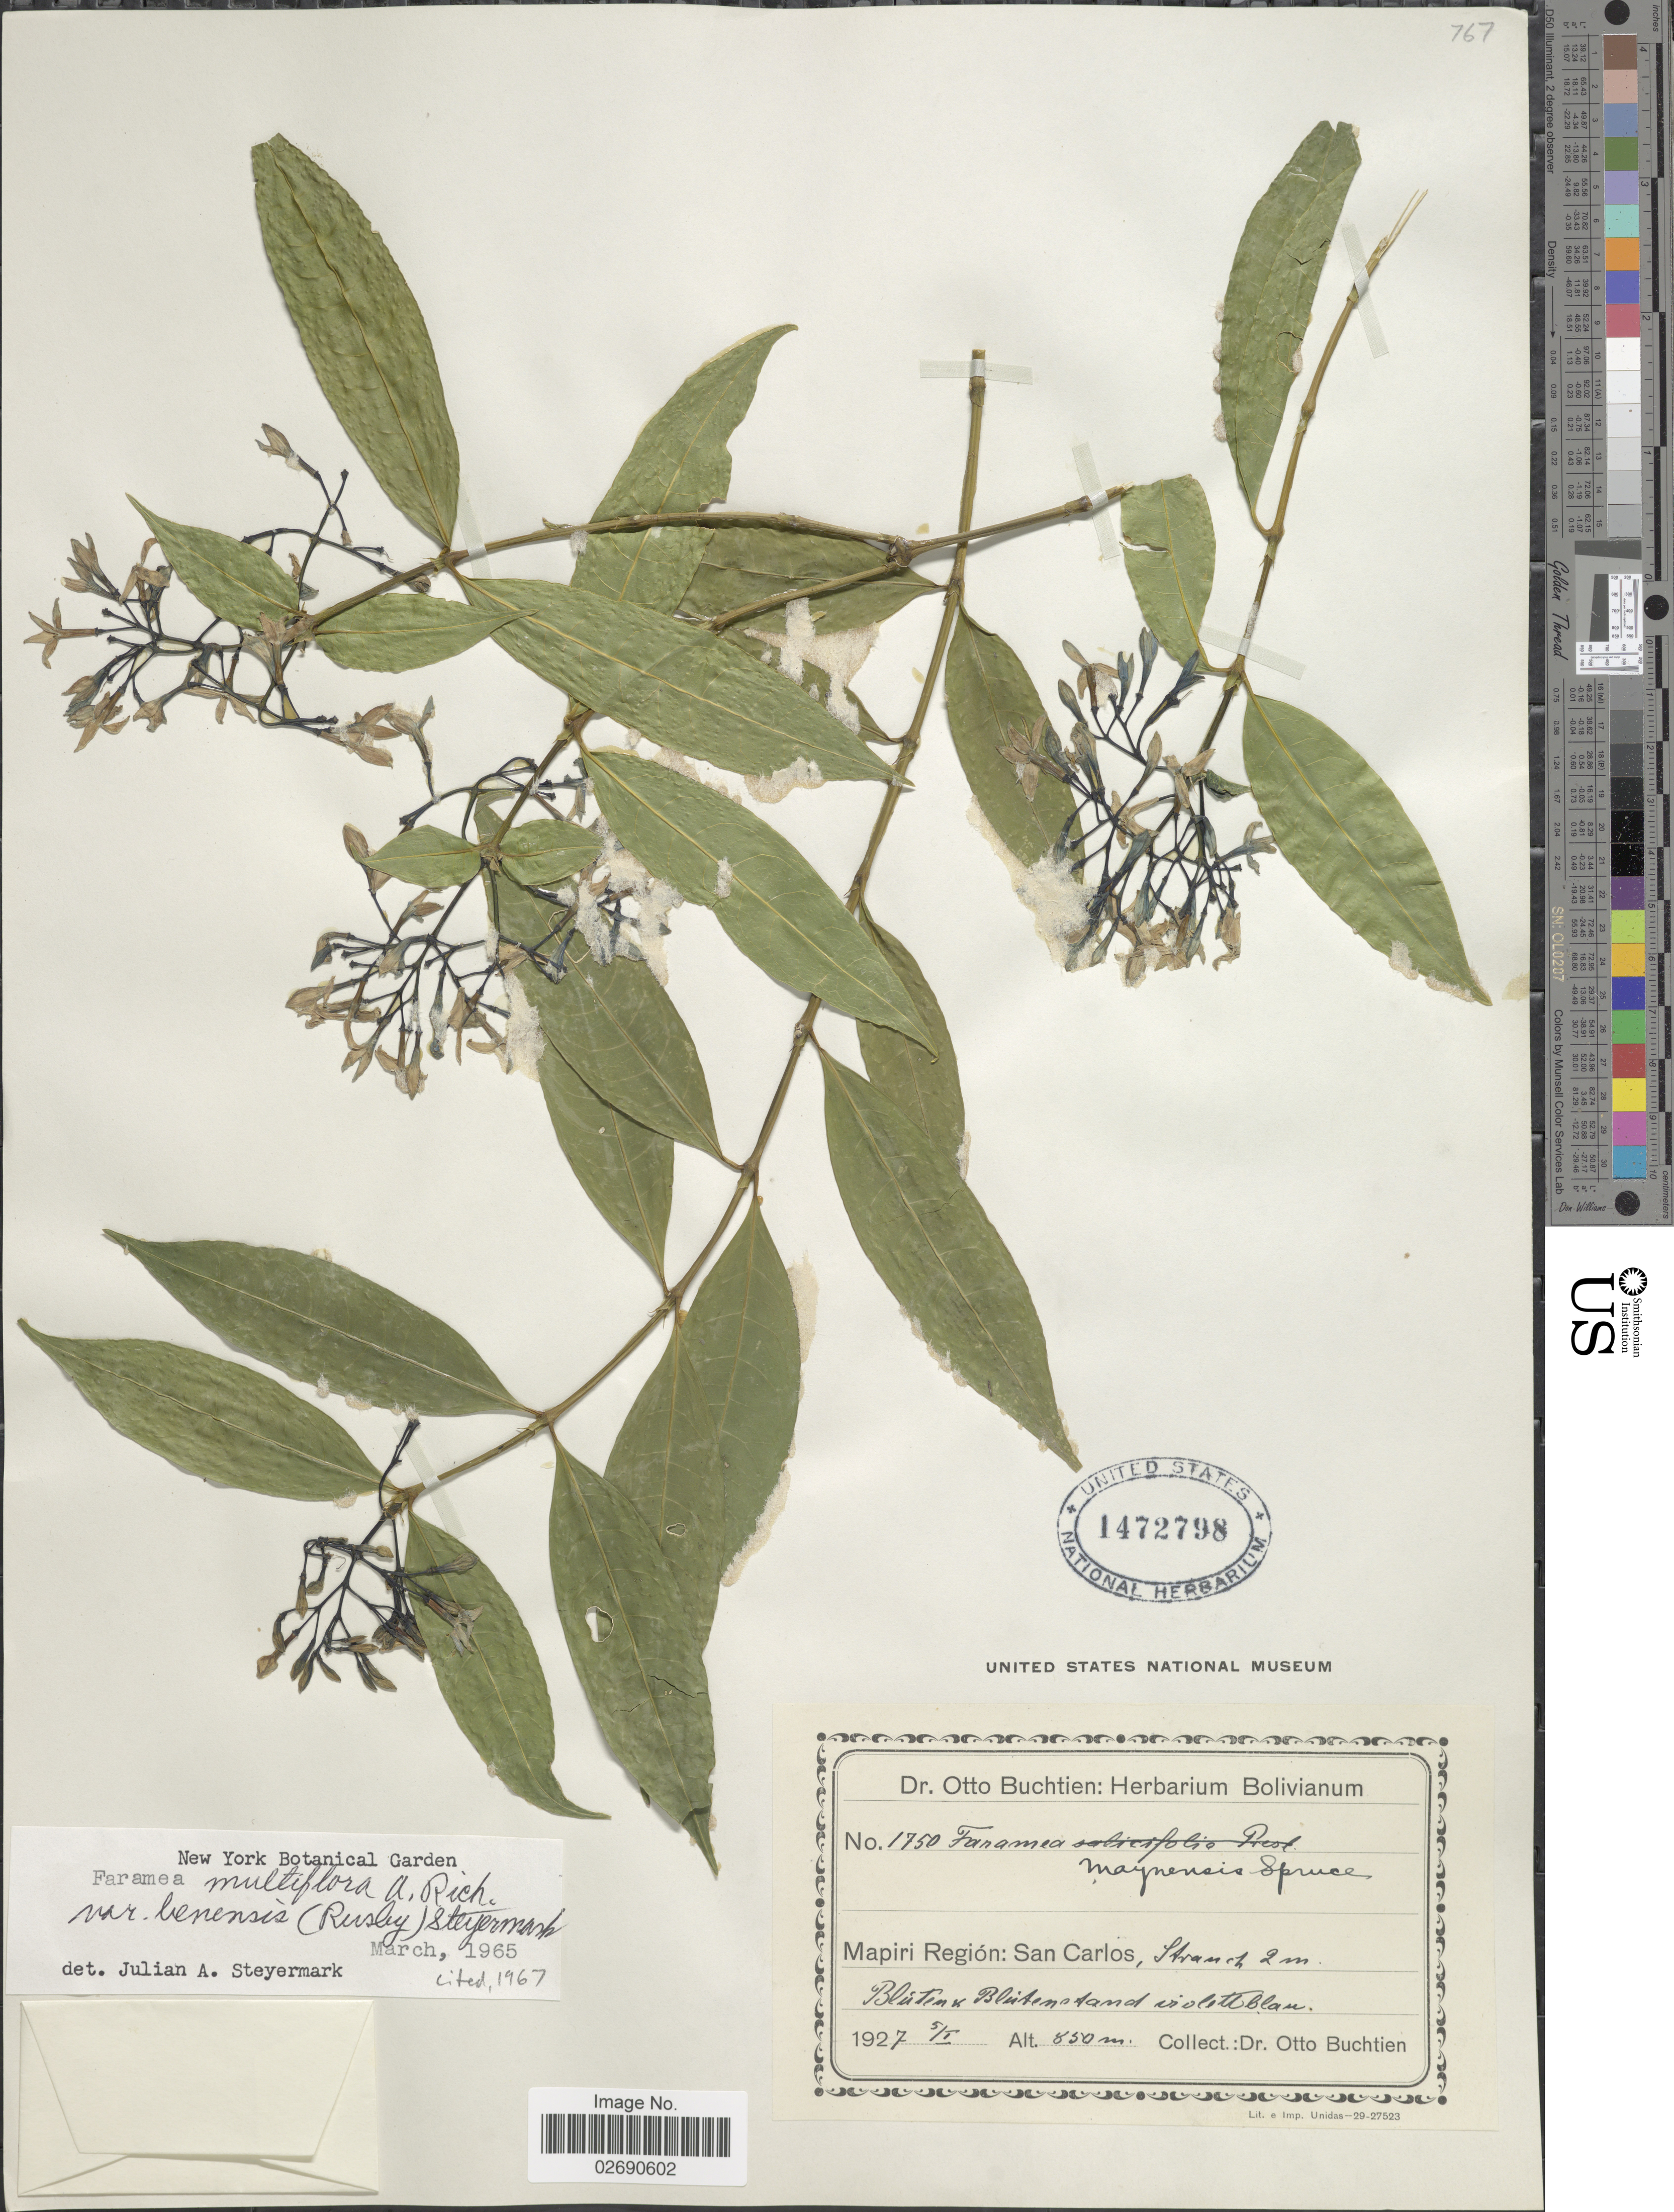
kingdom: Plantae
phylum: Tracheophyta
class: Magnoliopsida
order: Gentianales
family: Rubiaceae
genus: Faramea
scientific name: Faramea multiflora var. benensis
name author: (Rusby) Steyerm.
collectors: O. Buchtien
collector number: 1750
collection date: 1927-01-05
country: Bolivia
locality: Mapiri Region: San Carlos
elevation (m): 850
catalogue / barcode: US 1472798